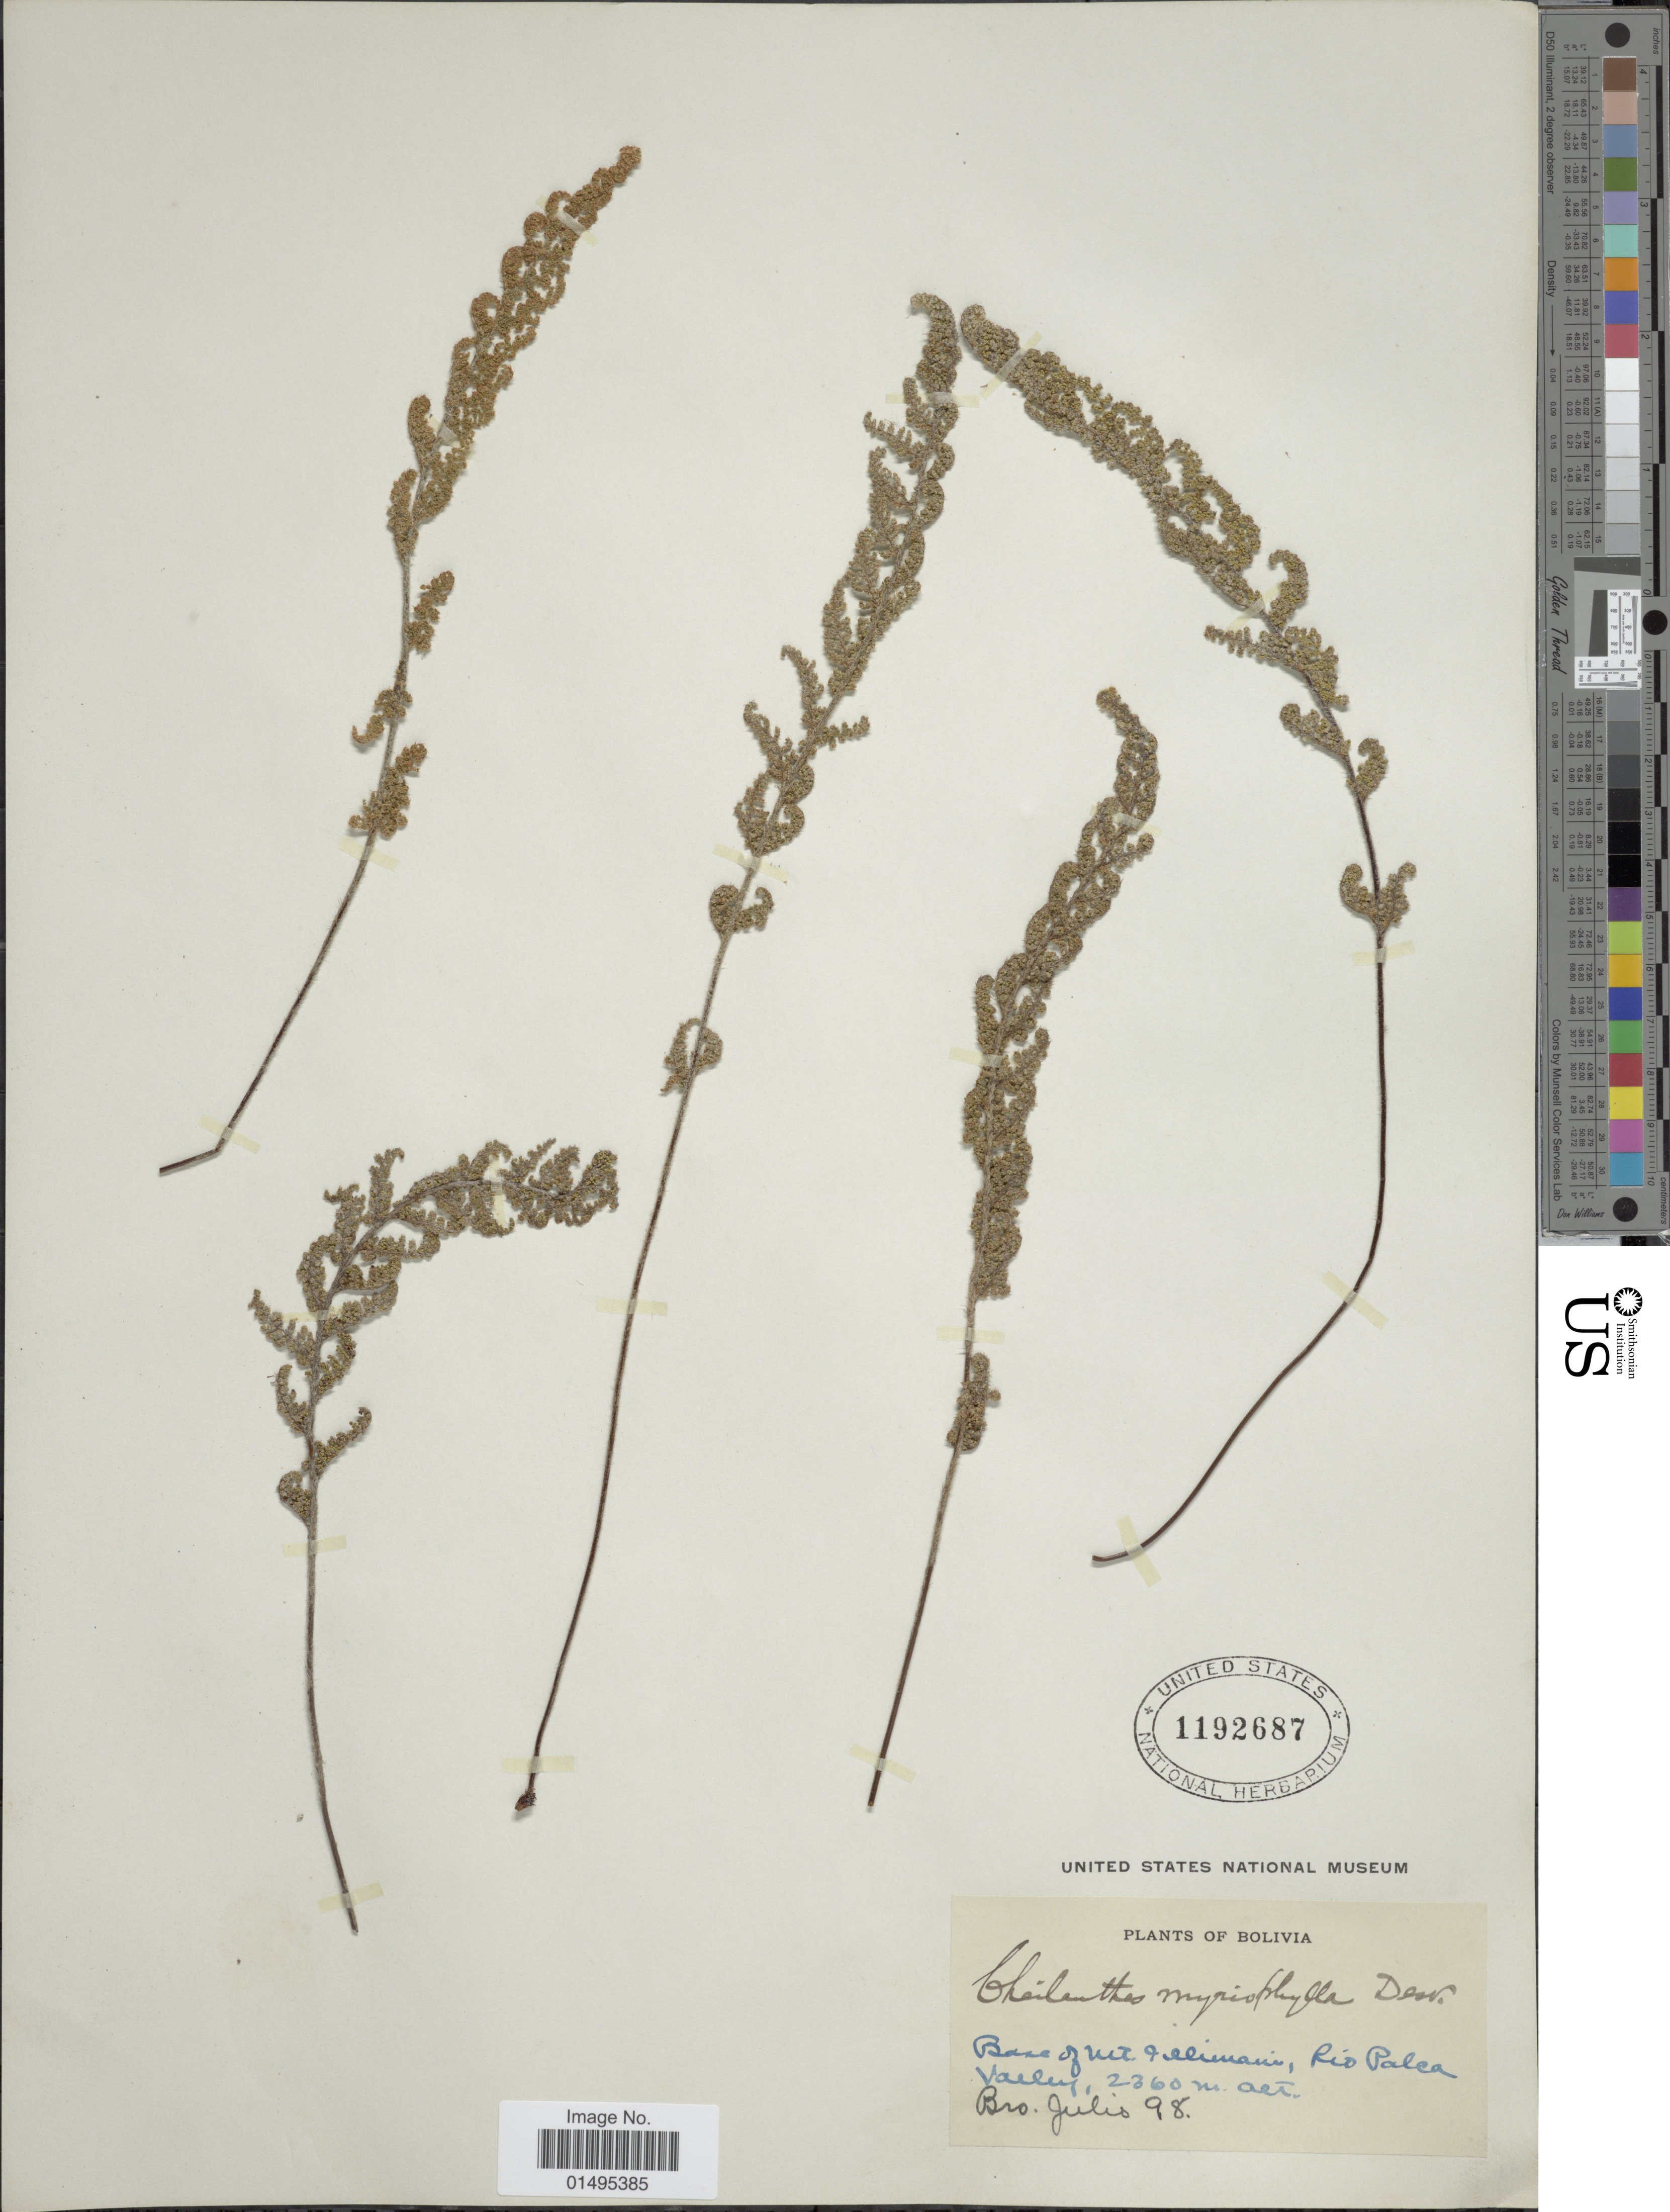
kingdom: Plantae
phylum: Tracheophyta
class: Polypodiopsida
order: Polypodiales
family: Pteridaceae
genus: Myriopteris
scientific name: Myriopteris myriophylla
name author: (Desv.) J. Sm.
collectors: Bro. Julio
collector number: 98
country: Bolivia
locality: Bane of vic. Tillimani, Rio Palea Valley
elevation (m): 2360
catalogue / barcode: US 1192687